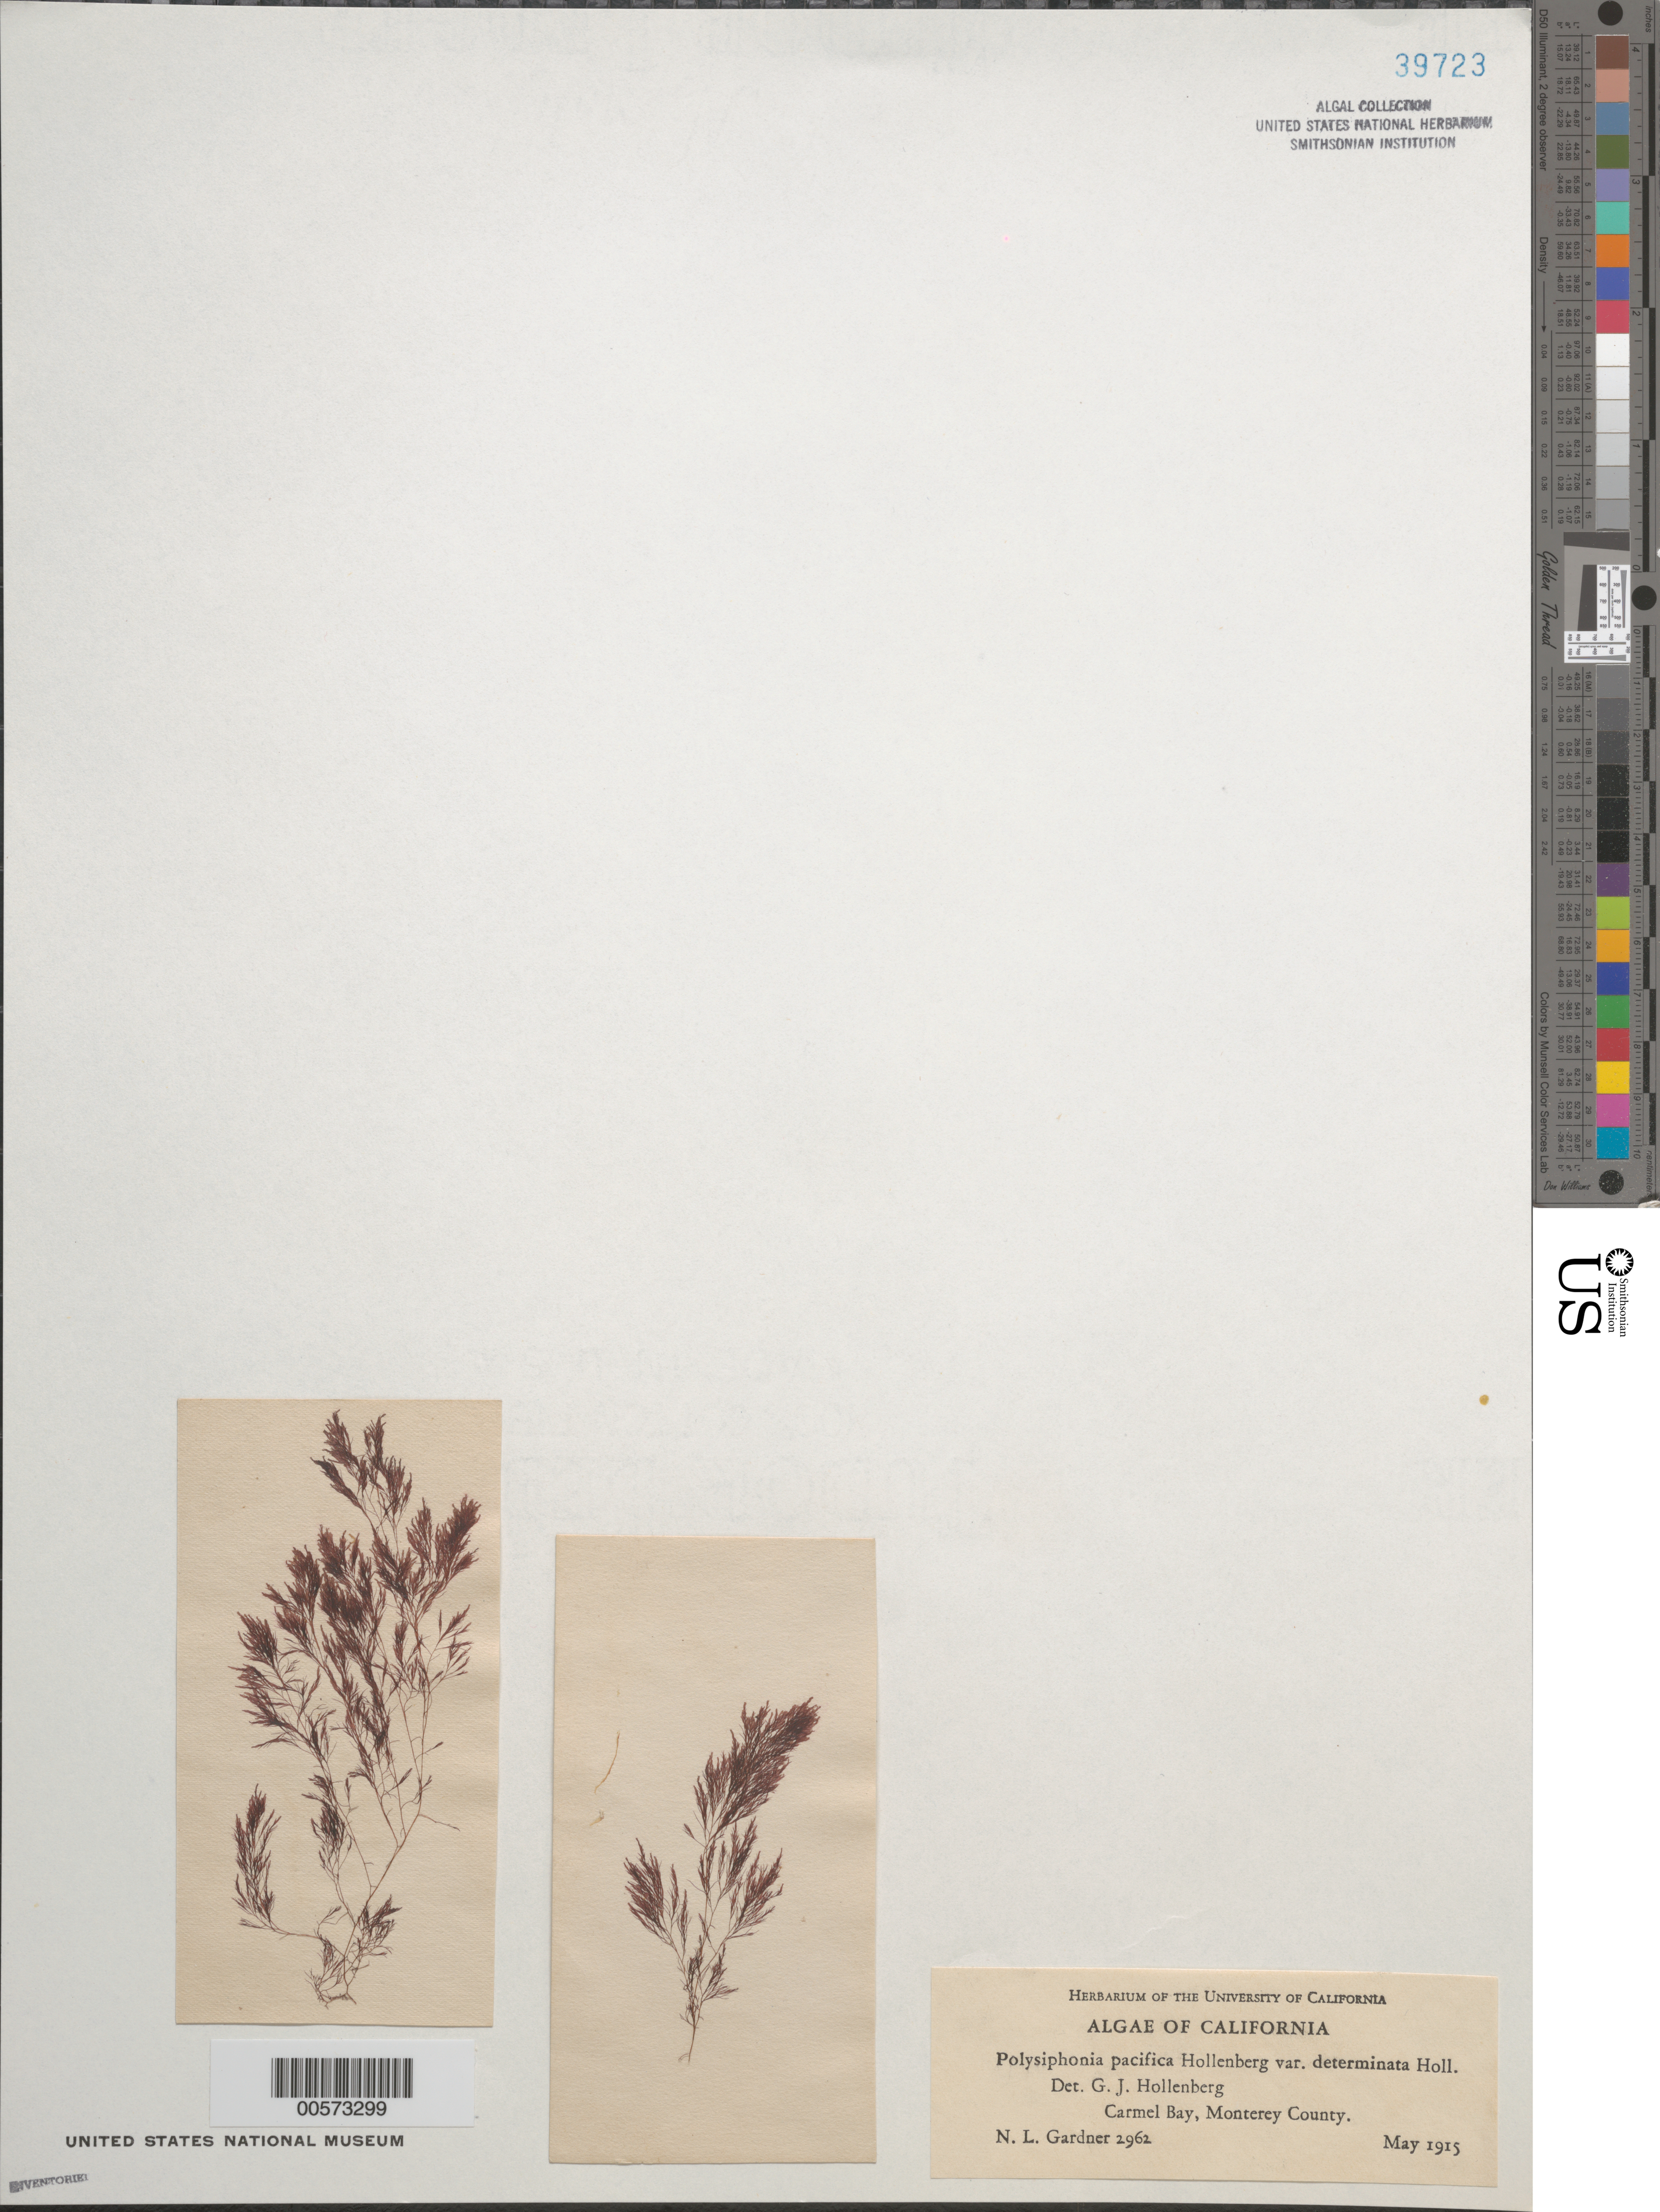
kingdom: Plantae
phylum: Rhodophyta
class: Florideophyceae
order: Ceramiales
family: Rhodomelaceae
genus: Polysiphonia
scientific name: Polysiphonia pacifica var. determinata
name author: Hollenb.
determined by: Hollenberg, George J.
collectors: N. Gardner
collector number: NLG 2962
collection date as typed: May 1915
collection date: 1915-05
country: United States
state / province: California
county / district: Monterey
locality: Carmel Bay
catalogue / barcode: US 39723